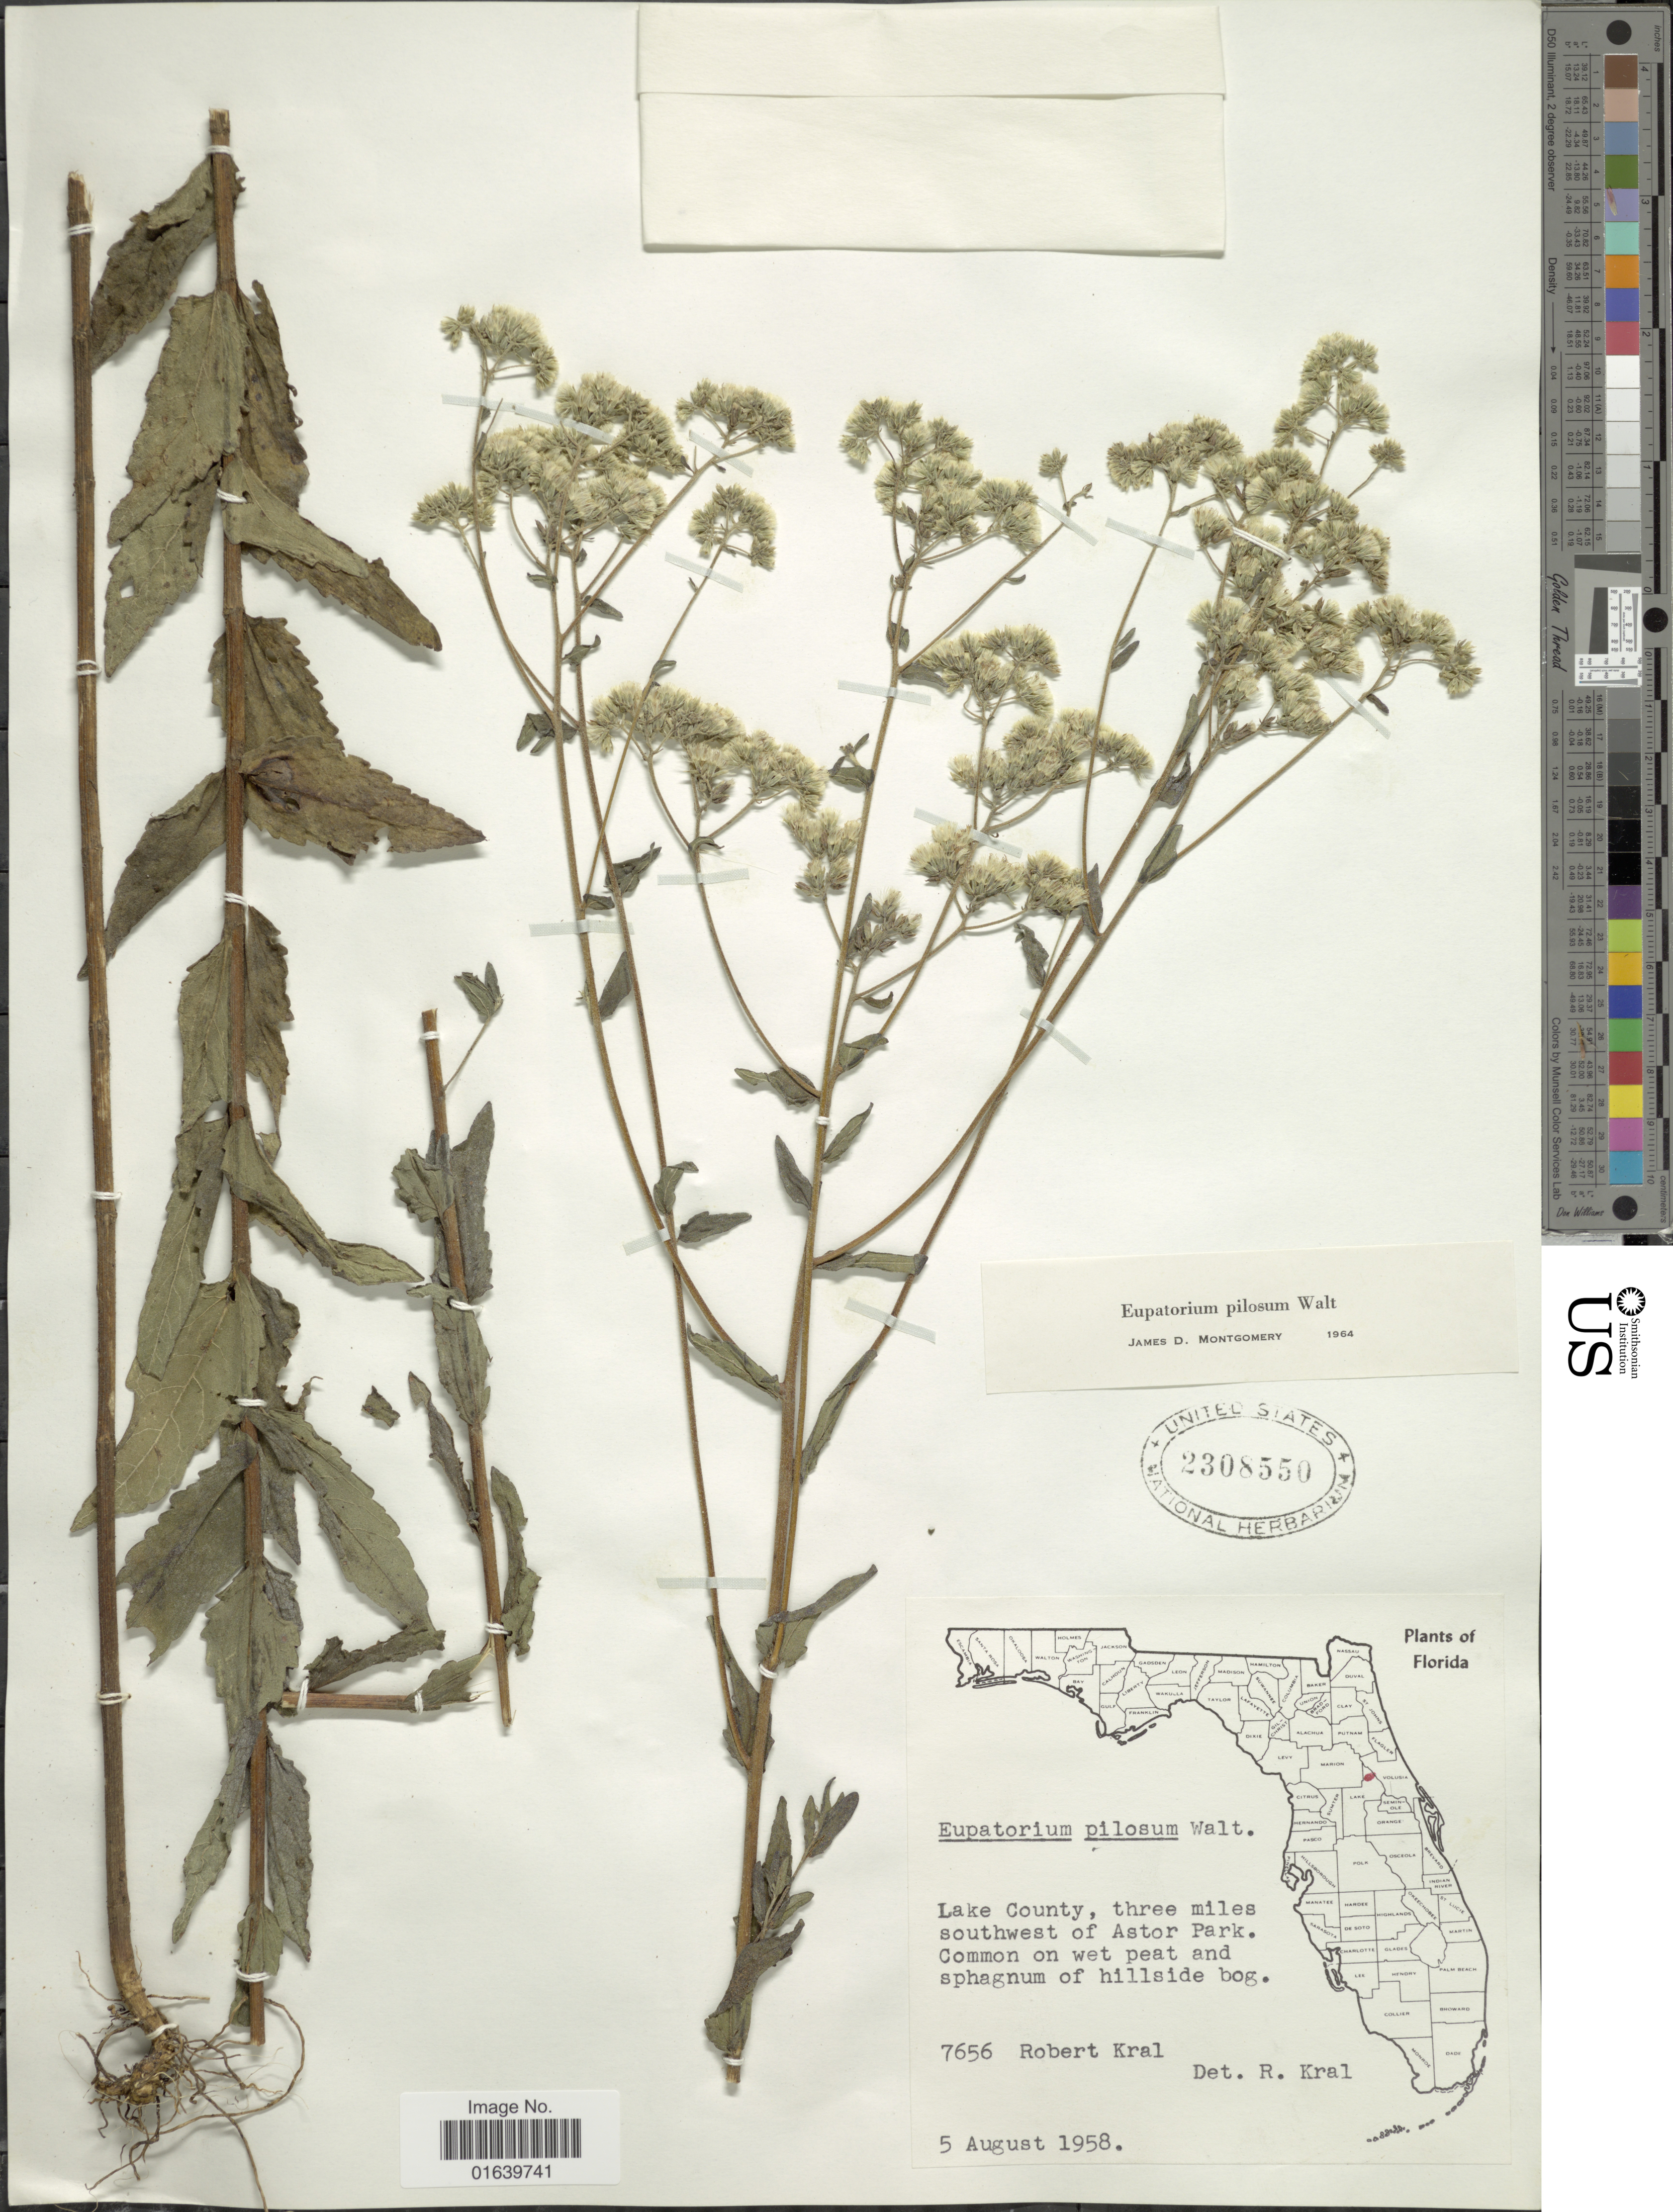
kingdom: Plantae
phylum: Tracheophyta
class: Magnoliopsida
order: Asterales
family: Asteraceae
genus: Eupatorium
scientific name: Eupatorium pilosum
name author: Walter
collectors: R. Kral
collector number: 7656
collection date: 1958-08-05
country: United States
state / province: Florida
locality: Lake County, three miles southwest of Astor Park.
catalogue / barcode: US 2308550